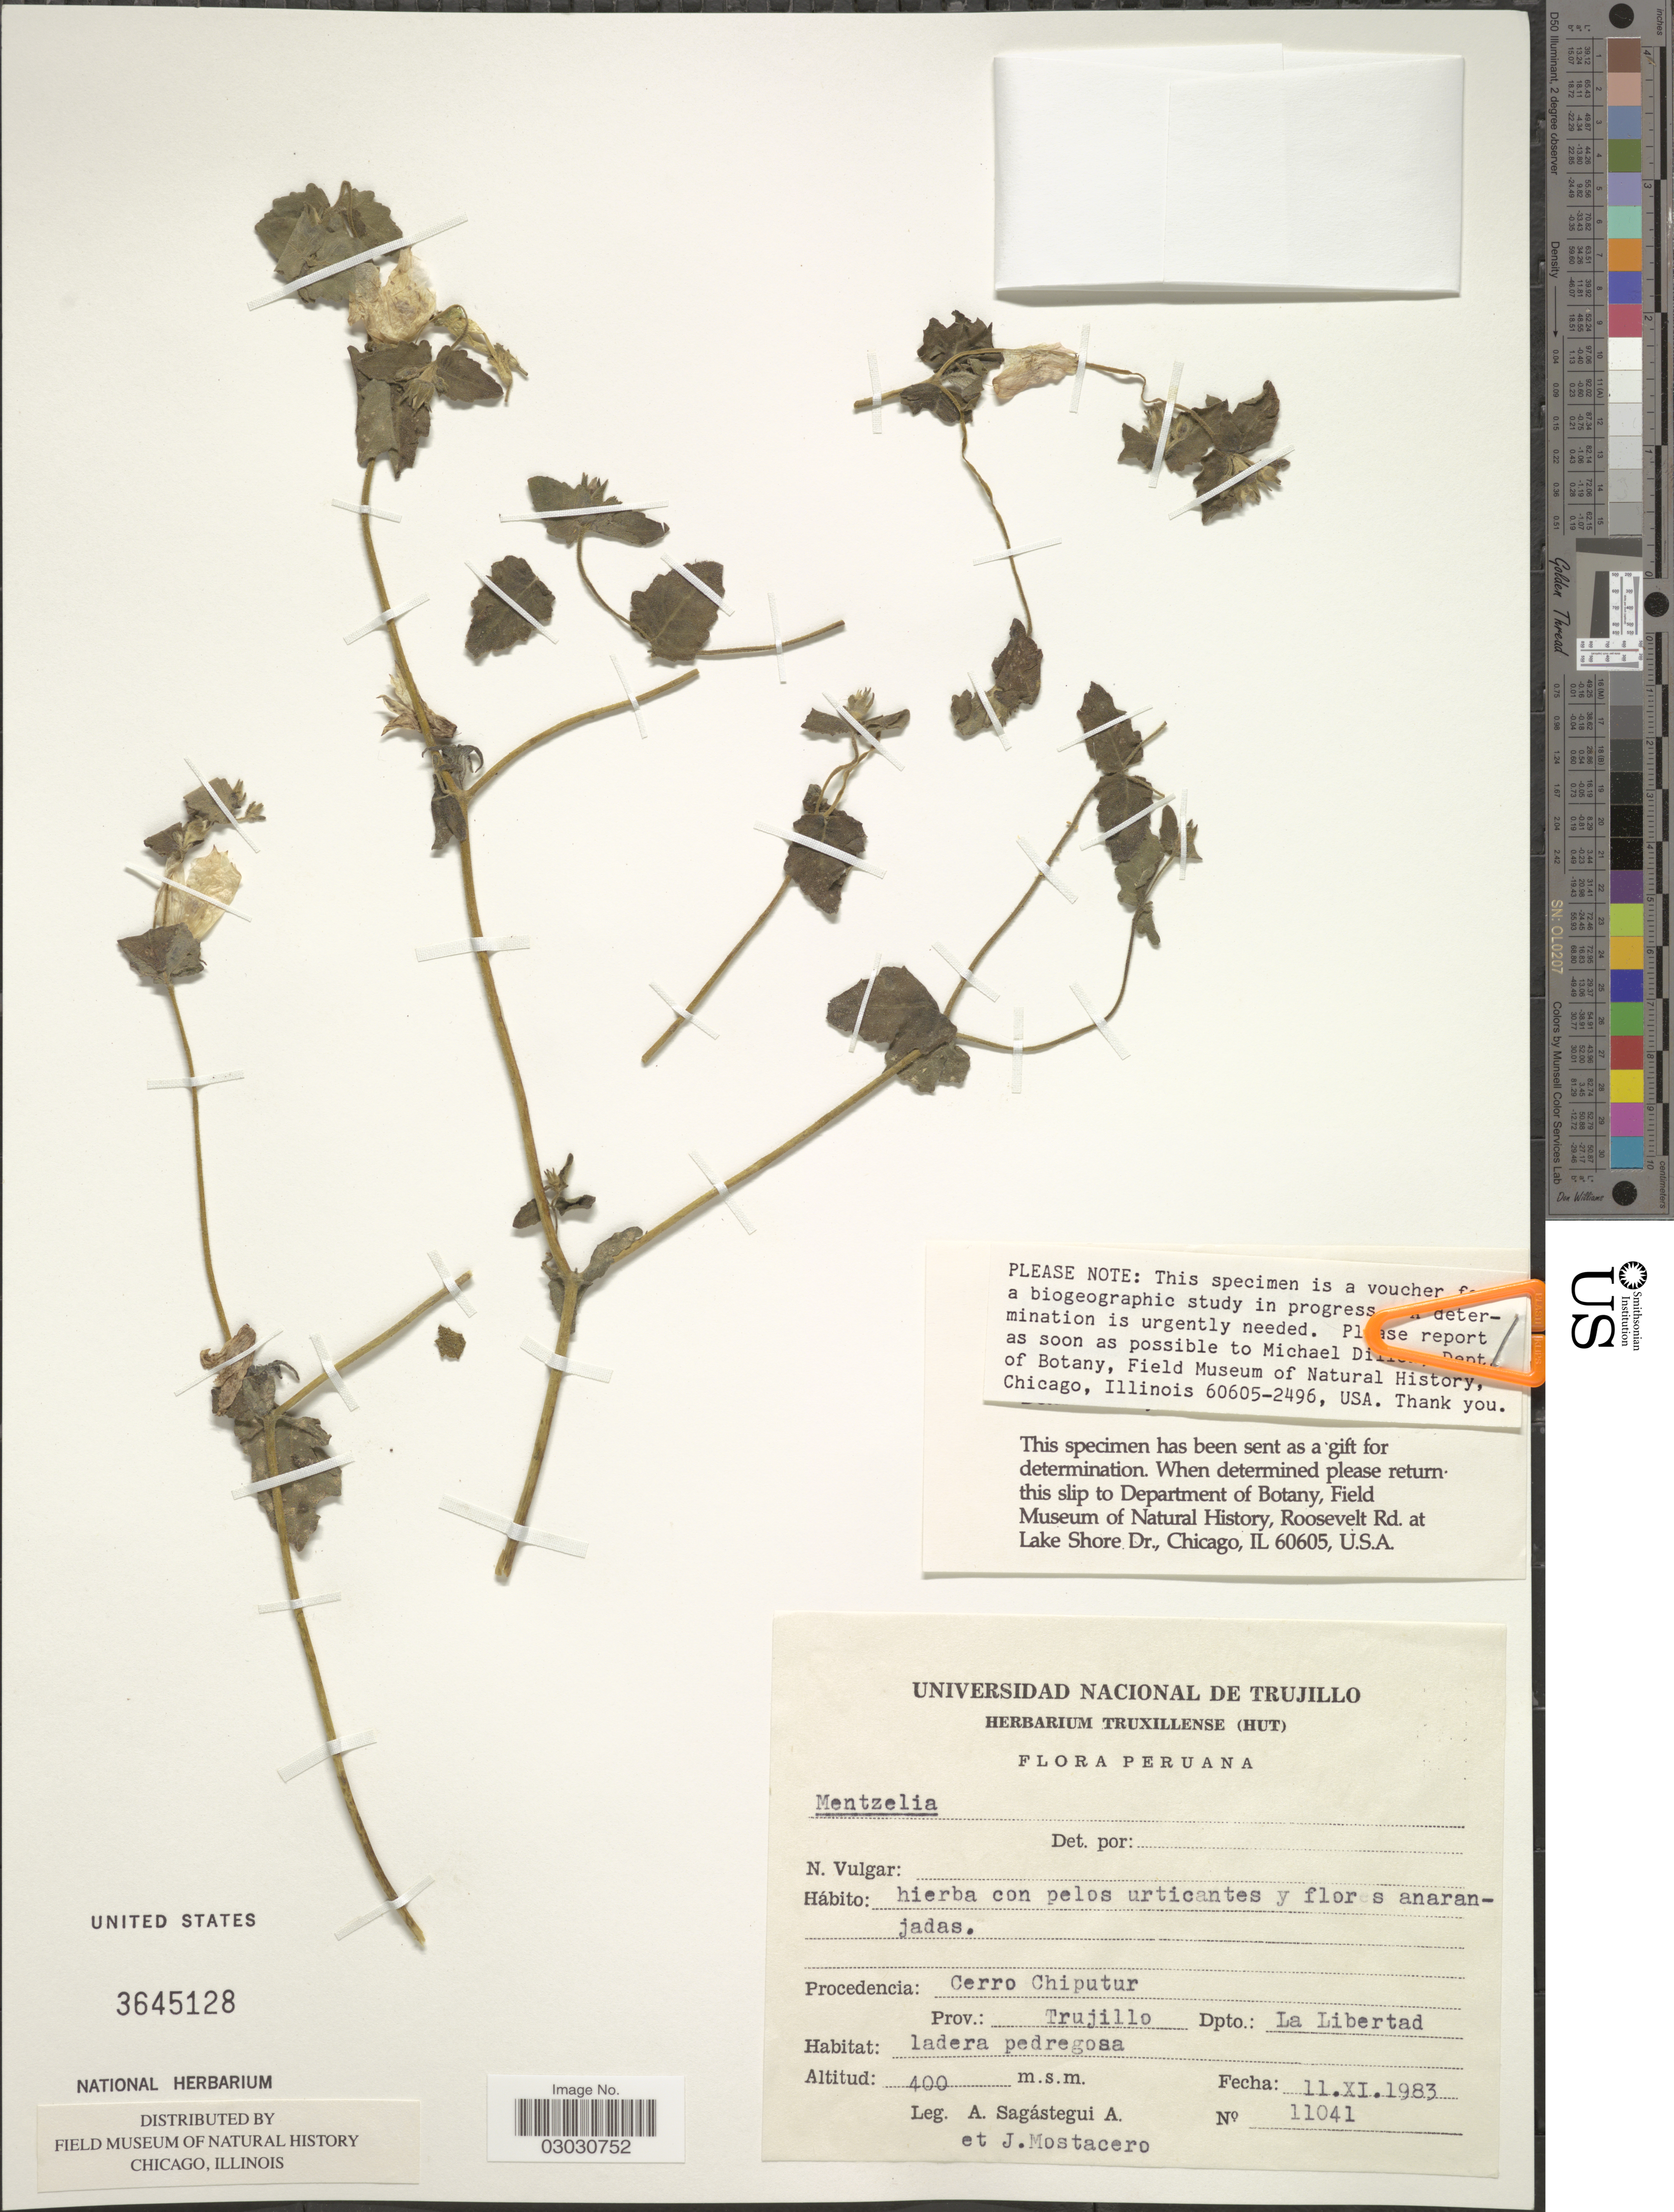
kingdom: Plantae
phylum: Tracheophyta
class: Magnoliopsida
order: Cornales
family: Loasaceae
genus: Mentzelia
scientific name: Mentzelia sp.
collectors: A. Sagástegui A. & J. Mostacero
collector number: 11041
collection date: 1983-11-11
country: Peru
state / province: La Libertad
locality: Procedencia: Cerro Chiputur. Prov.: Trujillo. Dpto.: La Libertad.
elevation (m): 400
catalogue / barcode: US 3645128